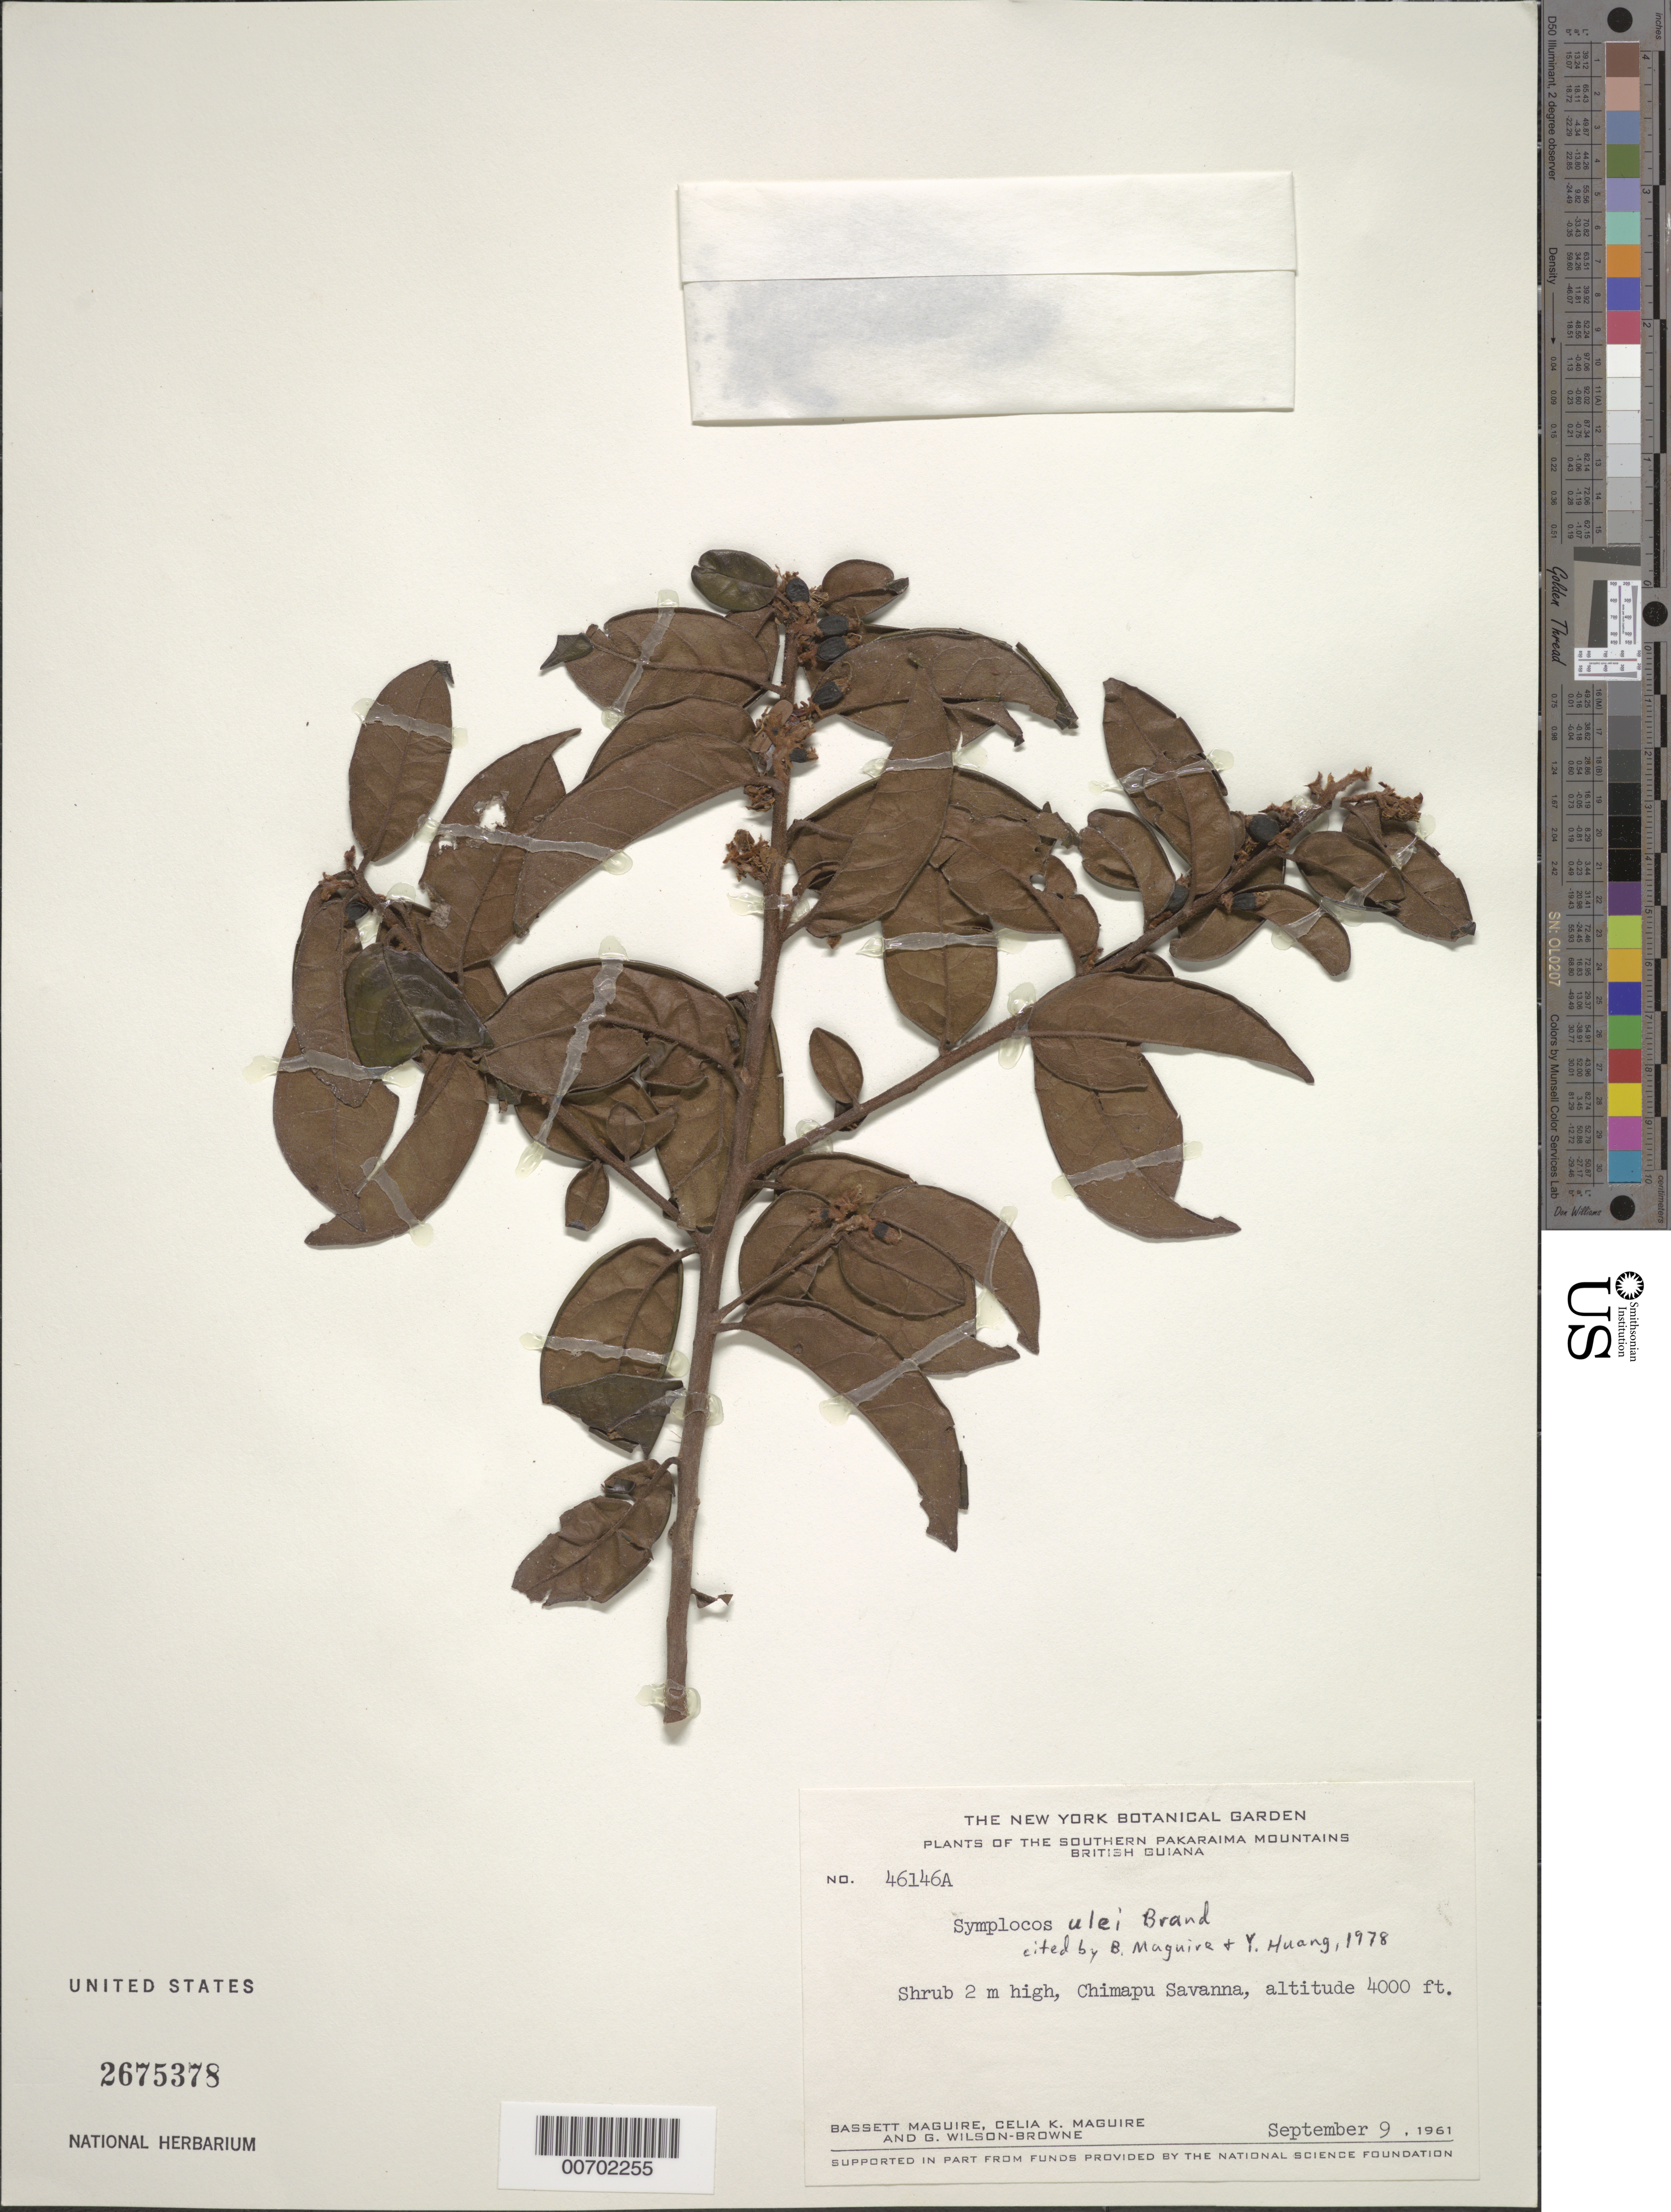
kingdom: Plantae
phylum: Tracheophyta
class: Magnoliopsida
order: Ericales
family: Symplocaceae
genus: Symplocos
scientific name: Symplocos ulei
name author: Brand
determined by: Maguire, B.; Huang, Y. Y.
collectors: B. Maguire, C. K. Maguire & G. Wilson-Browne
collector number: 46146 A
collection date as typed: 9-Sep-61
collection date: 1961-09-09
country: Guyana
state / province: Potaro-Siparuni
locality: Chimapu Savanna, southern Pakaraima Mts.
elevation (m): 369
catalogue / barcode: US 2675378